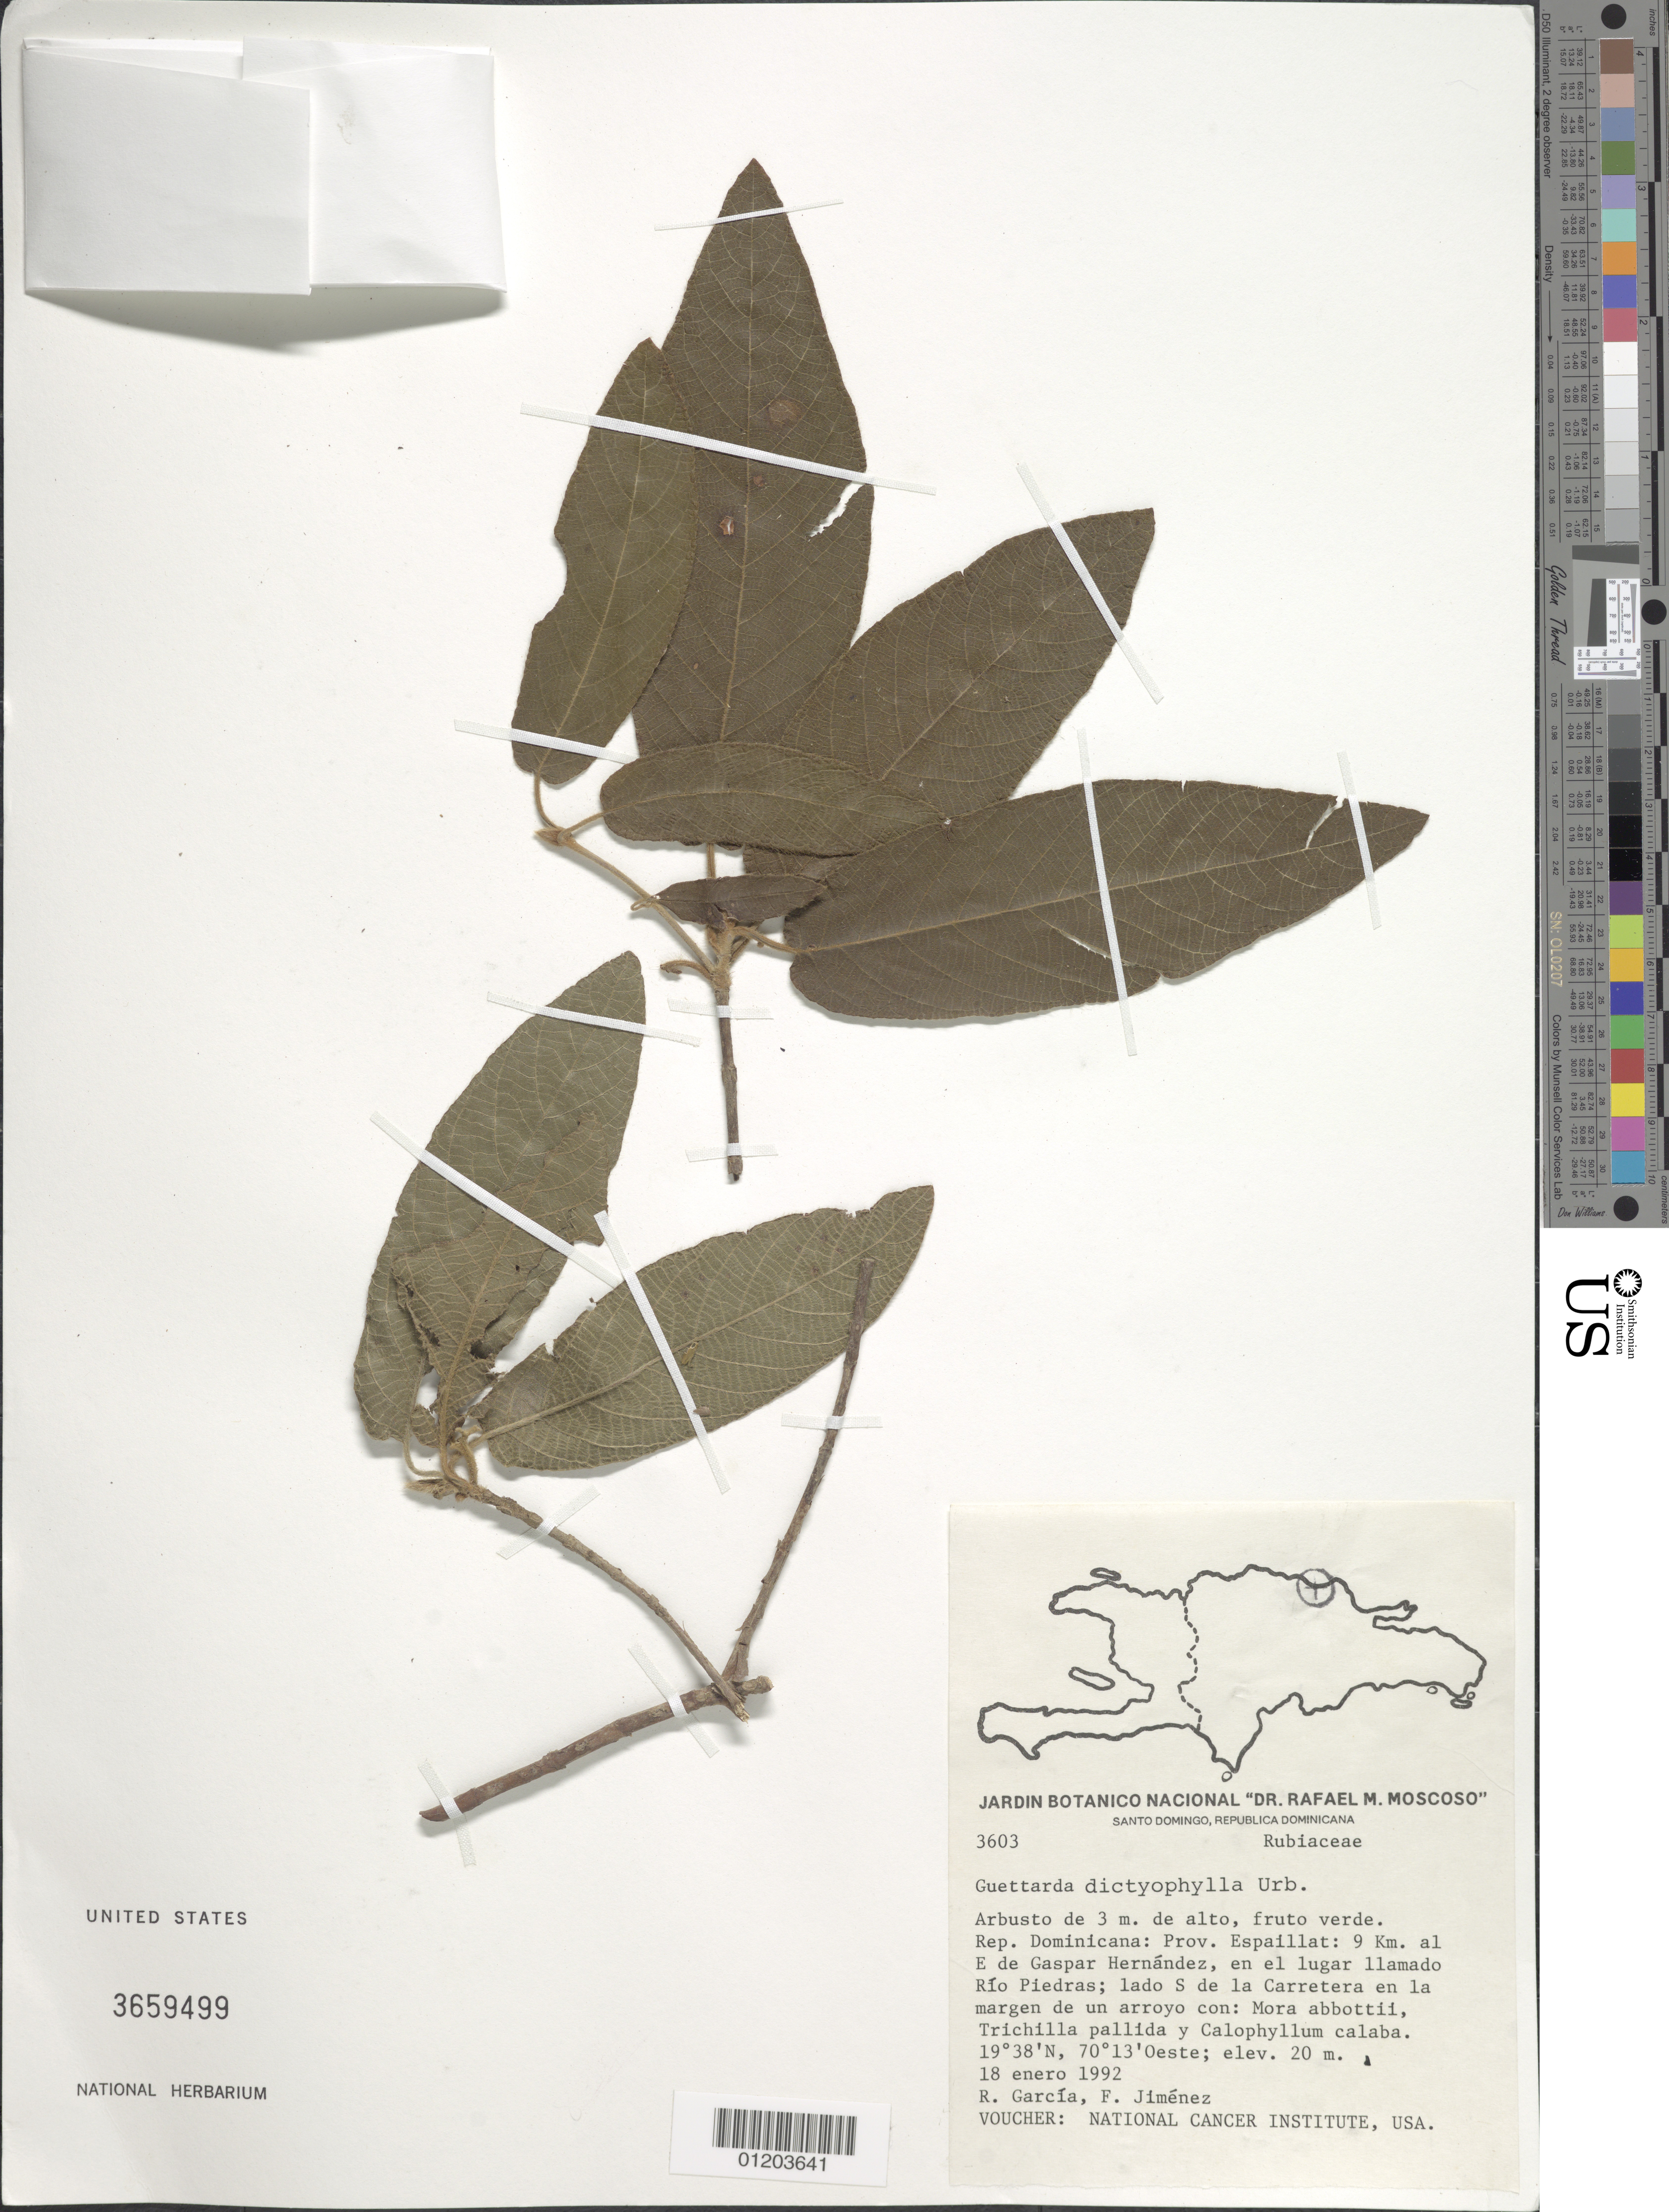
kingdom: Plantae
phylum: Tracheophyta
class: Magnoliopsida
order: Gentianales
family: Rubiaceae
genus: Guettarda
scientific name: Guettarda dictyophylla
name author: Urb.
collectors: R. G. García & F. Jiménez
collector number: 3603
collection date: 1992-01-18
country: Dominican Republic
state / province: Espaillat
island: Hispaniola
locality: Gaspar Hernández, 9 km al E; en el lugar llamado Río Piedras.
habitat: Lado S de la carretera en la margen de un arroyo con: Mora abbottii, Trichilla pallida y Calophyllum calaba.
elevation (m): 20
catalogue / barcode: US 3659499